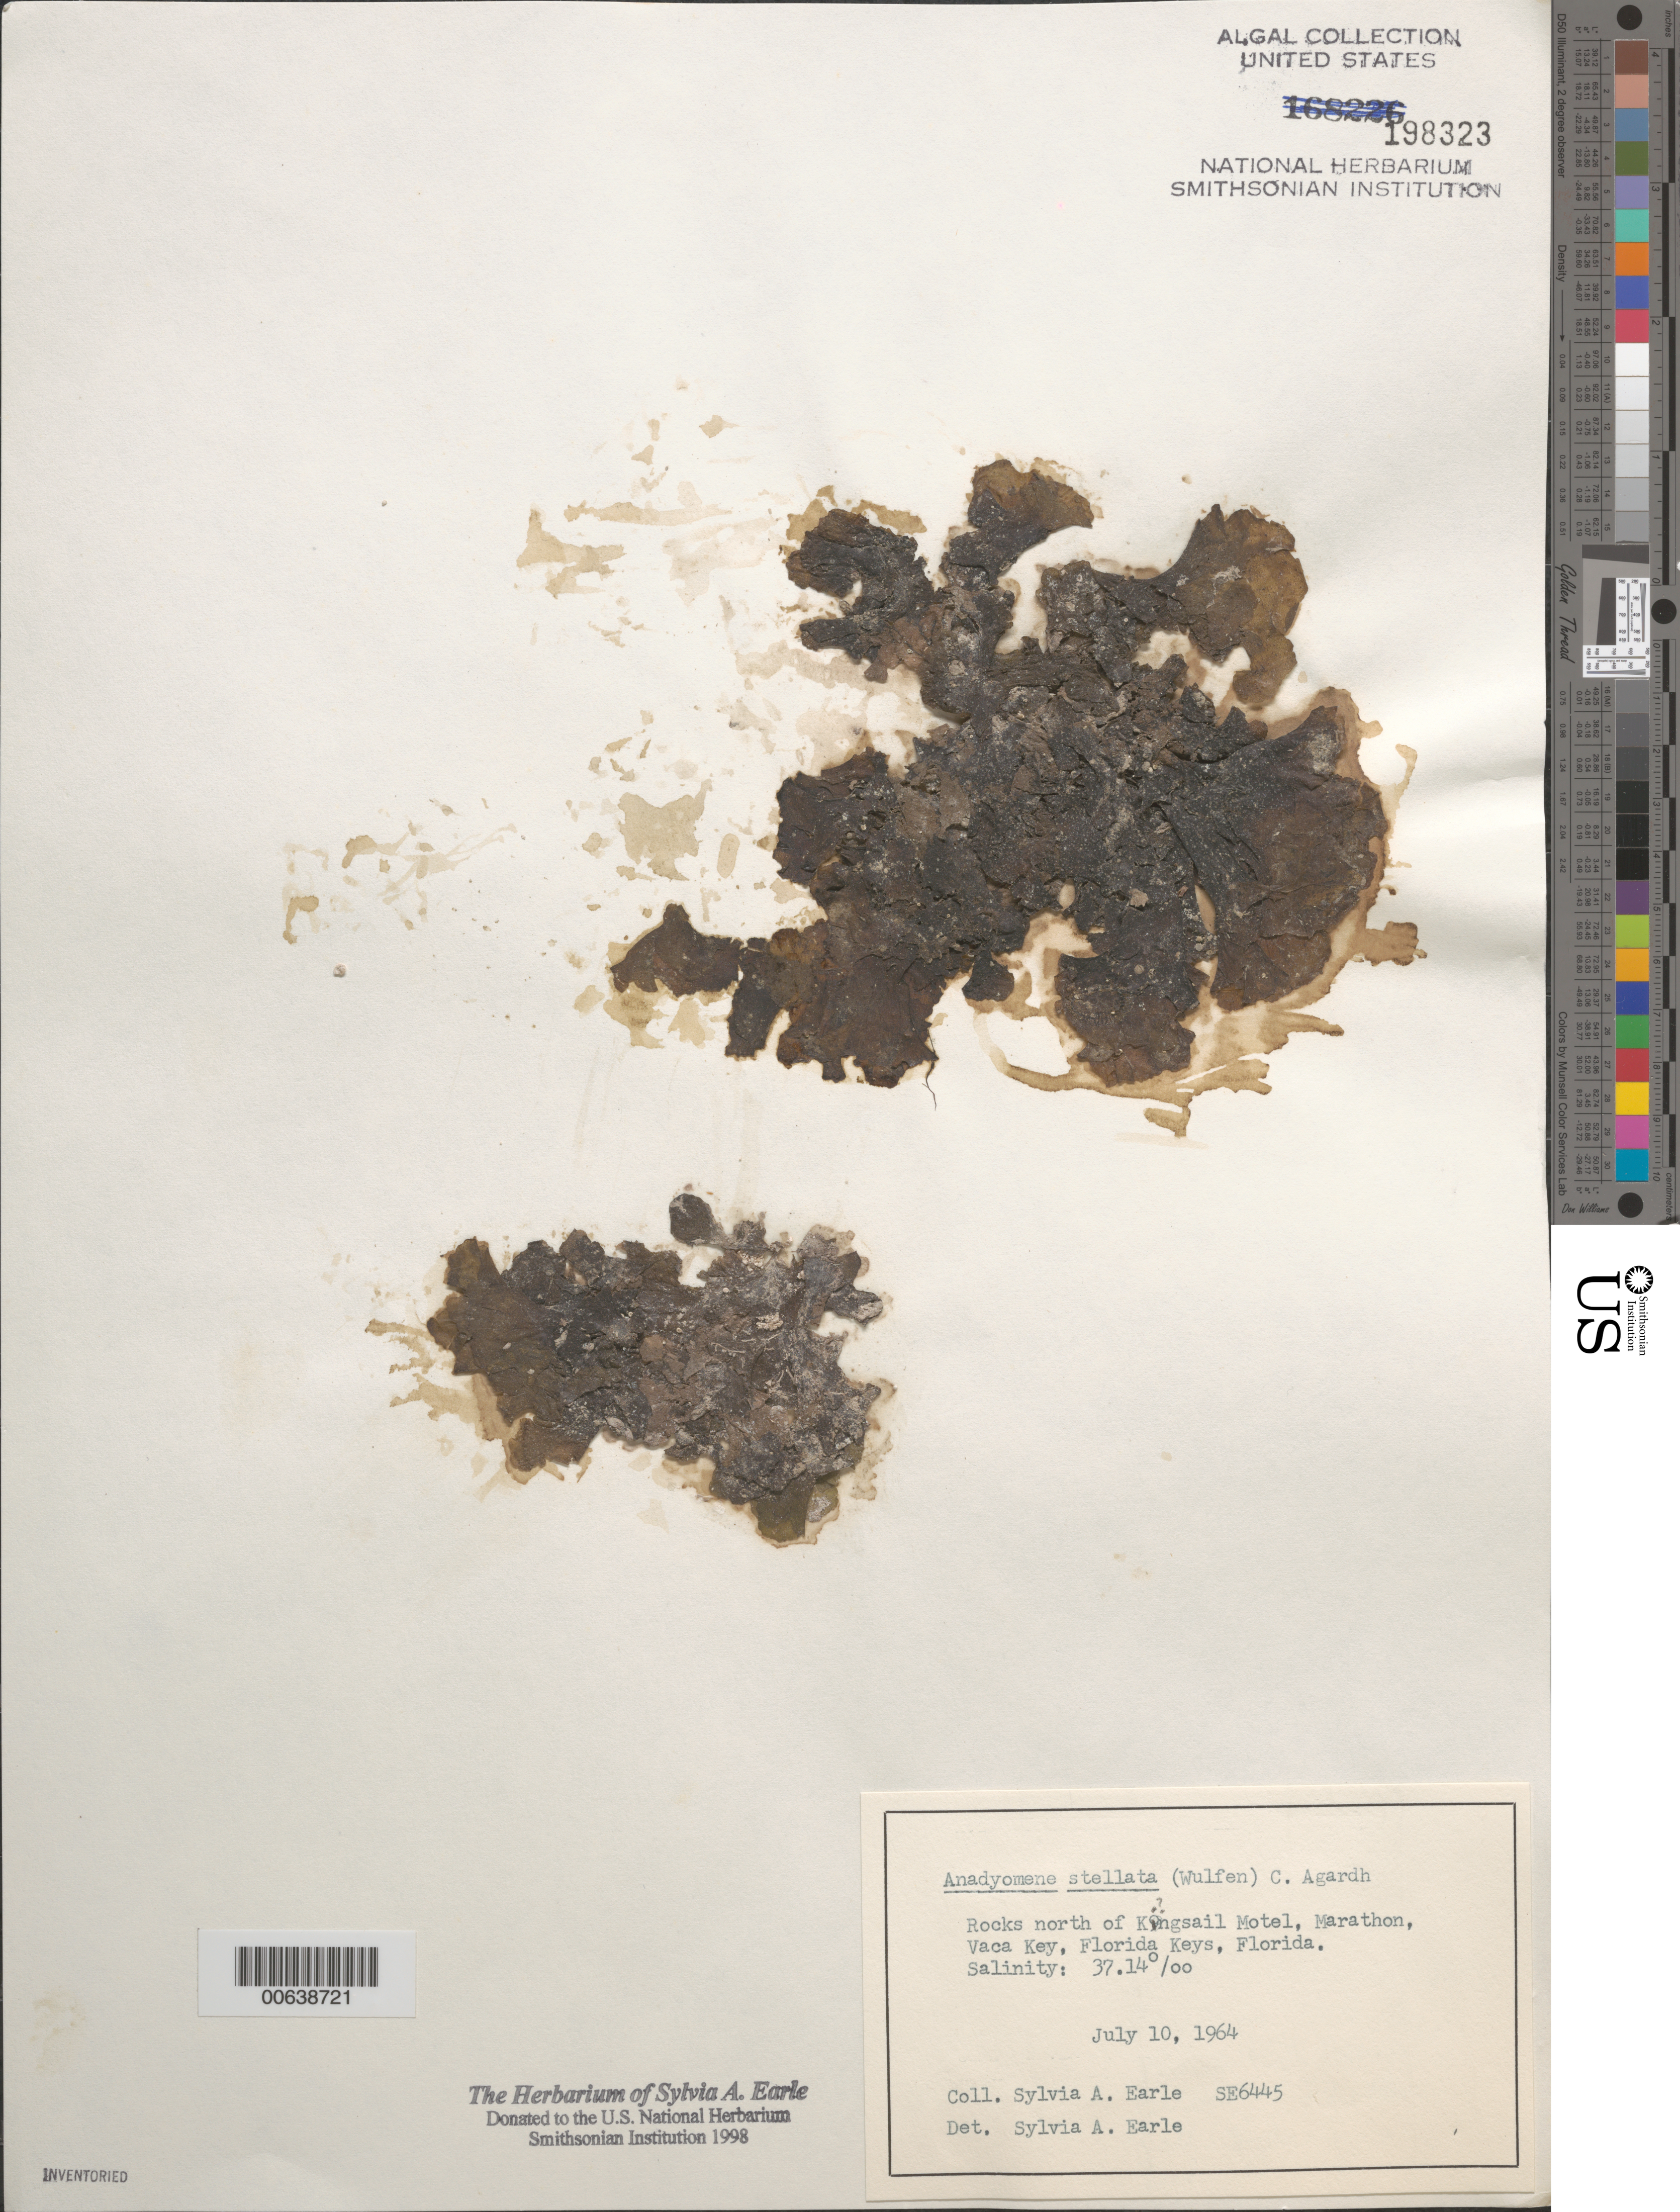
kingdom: Plantae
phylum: Chlorophyta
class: Ulvophyceae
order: Cladophorales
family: Anadyomenaceae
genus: Anadyomene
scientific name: Anadyomene stellata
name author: (Wulfen) C. Agardh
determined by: Earle, S. A.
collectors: S. A. Earle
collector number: Se 6445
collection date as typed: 10 Jul 1964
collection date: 1964-07-10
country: United States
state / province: Florida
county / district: Monroe County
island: Key Vaca [Vaca Key]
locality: Marathon, pond north of Kingsail Motel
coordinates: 24 43.3'N, 81 3.83'W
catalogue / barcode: US 198323